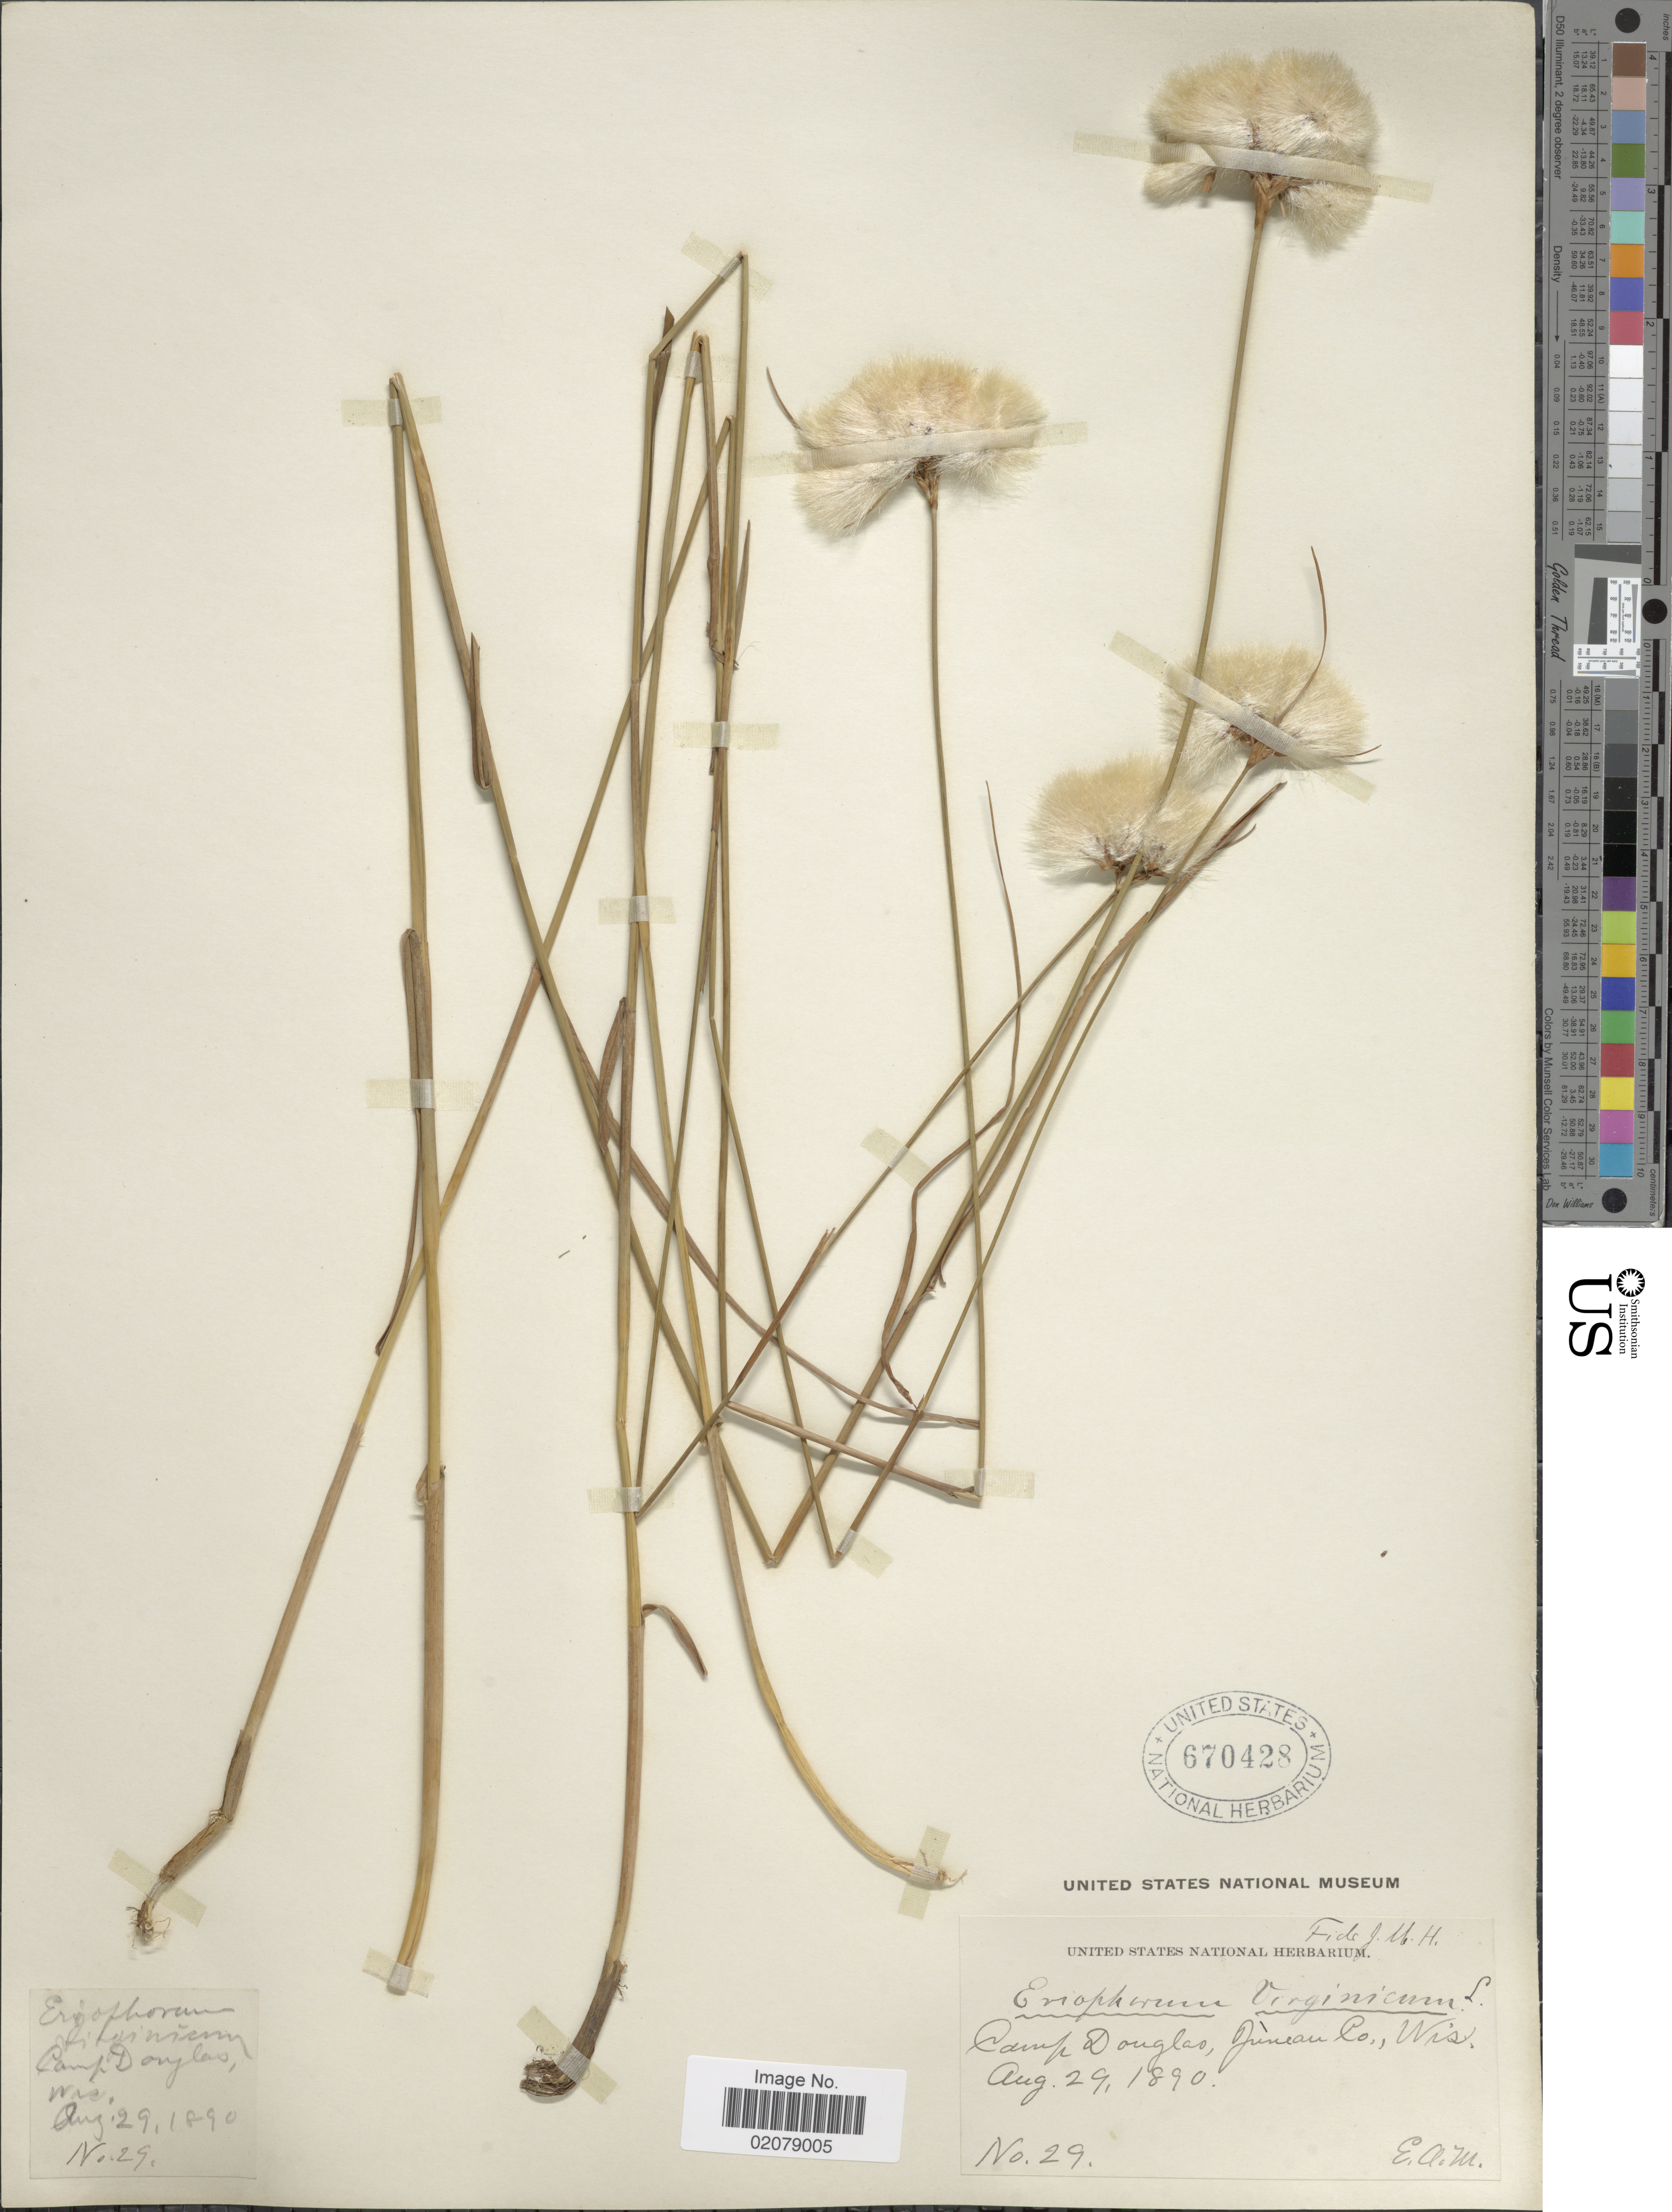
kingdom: Plantae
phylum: Tracheophyta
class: Liliopsida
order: Poales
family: Cyperaceae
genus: Eriophorum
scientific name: Eriophorum virginicum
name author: L.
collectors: E. A. M.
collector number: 29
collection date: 1890-08-29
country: United States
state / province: Wisconsin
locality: Camp Douglas, Juneau Co., Wis.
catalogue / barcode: US 670428